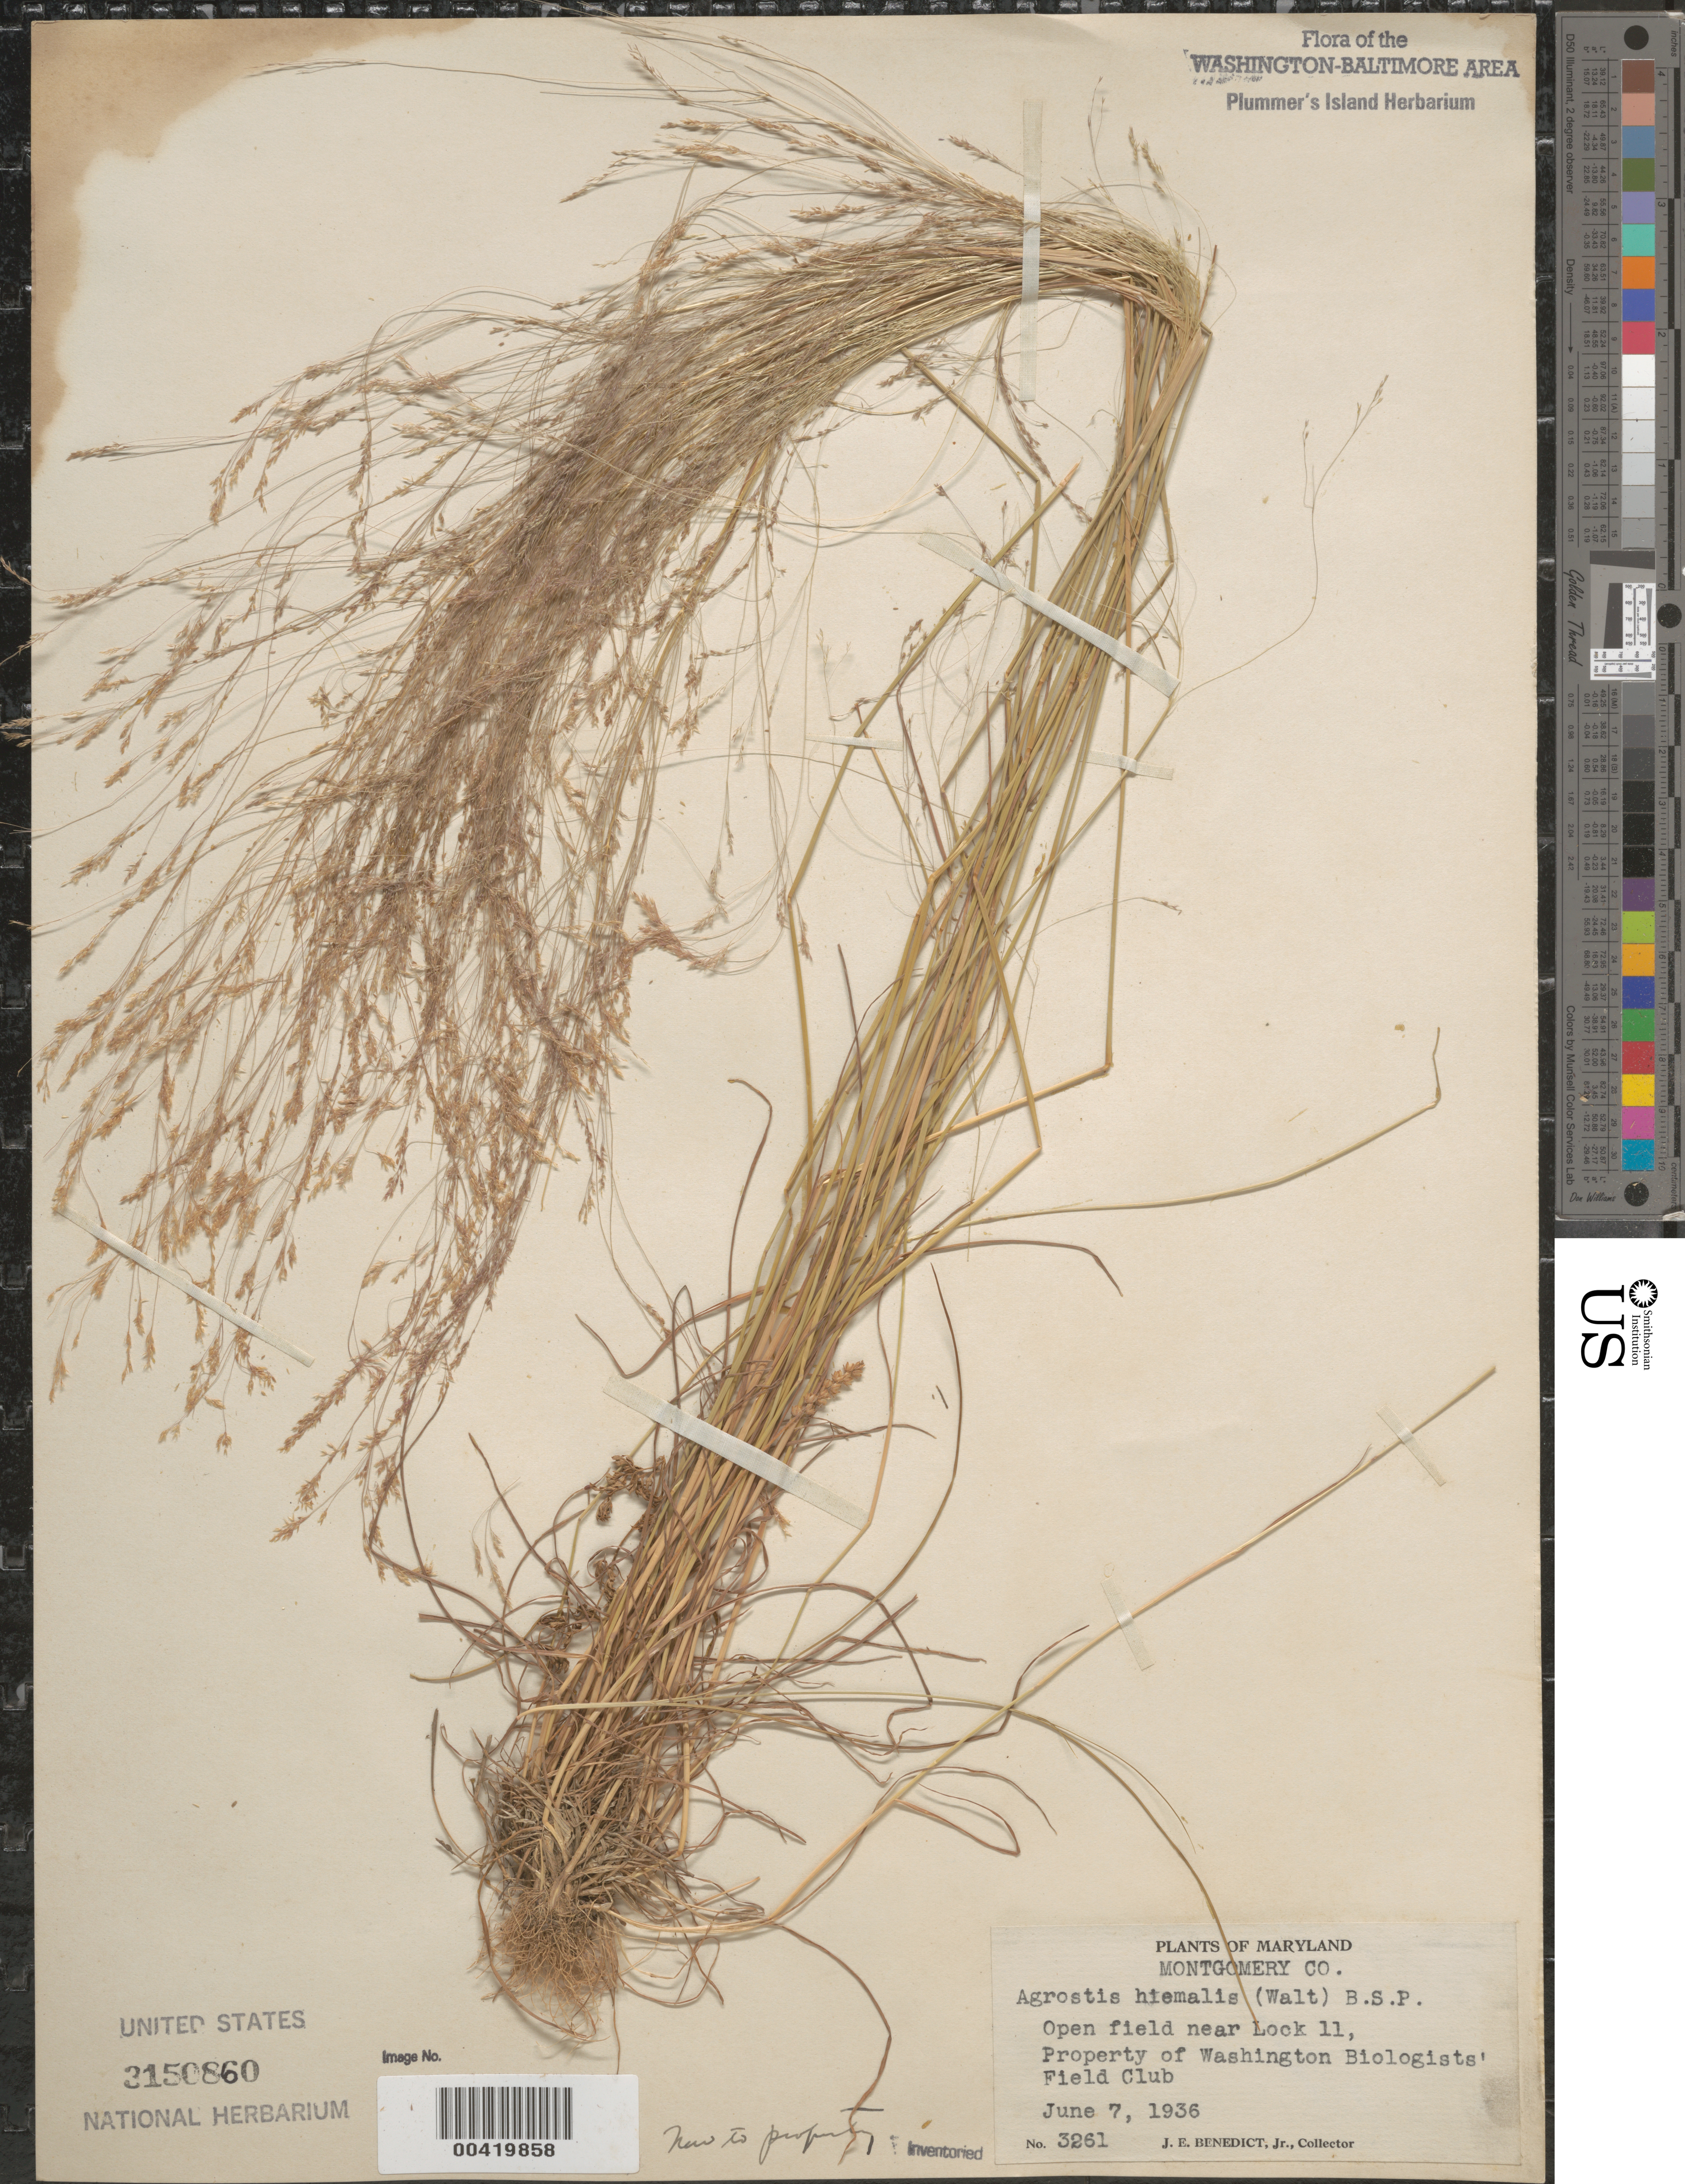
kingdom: Plantae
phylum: Tracheophyta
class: Liliopsida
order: Poales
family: Poaceae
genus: Agrostis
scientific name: Agrostis hyemalis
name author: (Walter) Britton et al.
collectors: J. Benedict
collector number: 3261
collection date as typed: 07 Jun 1936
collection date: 1936-06-07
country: United States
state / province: Maryland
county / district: Montgomery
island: Plummers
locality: Plummer's Island; near Lock 11 C. & O. Canal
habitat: Open field. new to property.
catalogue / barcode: US 3150860